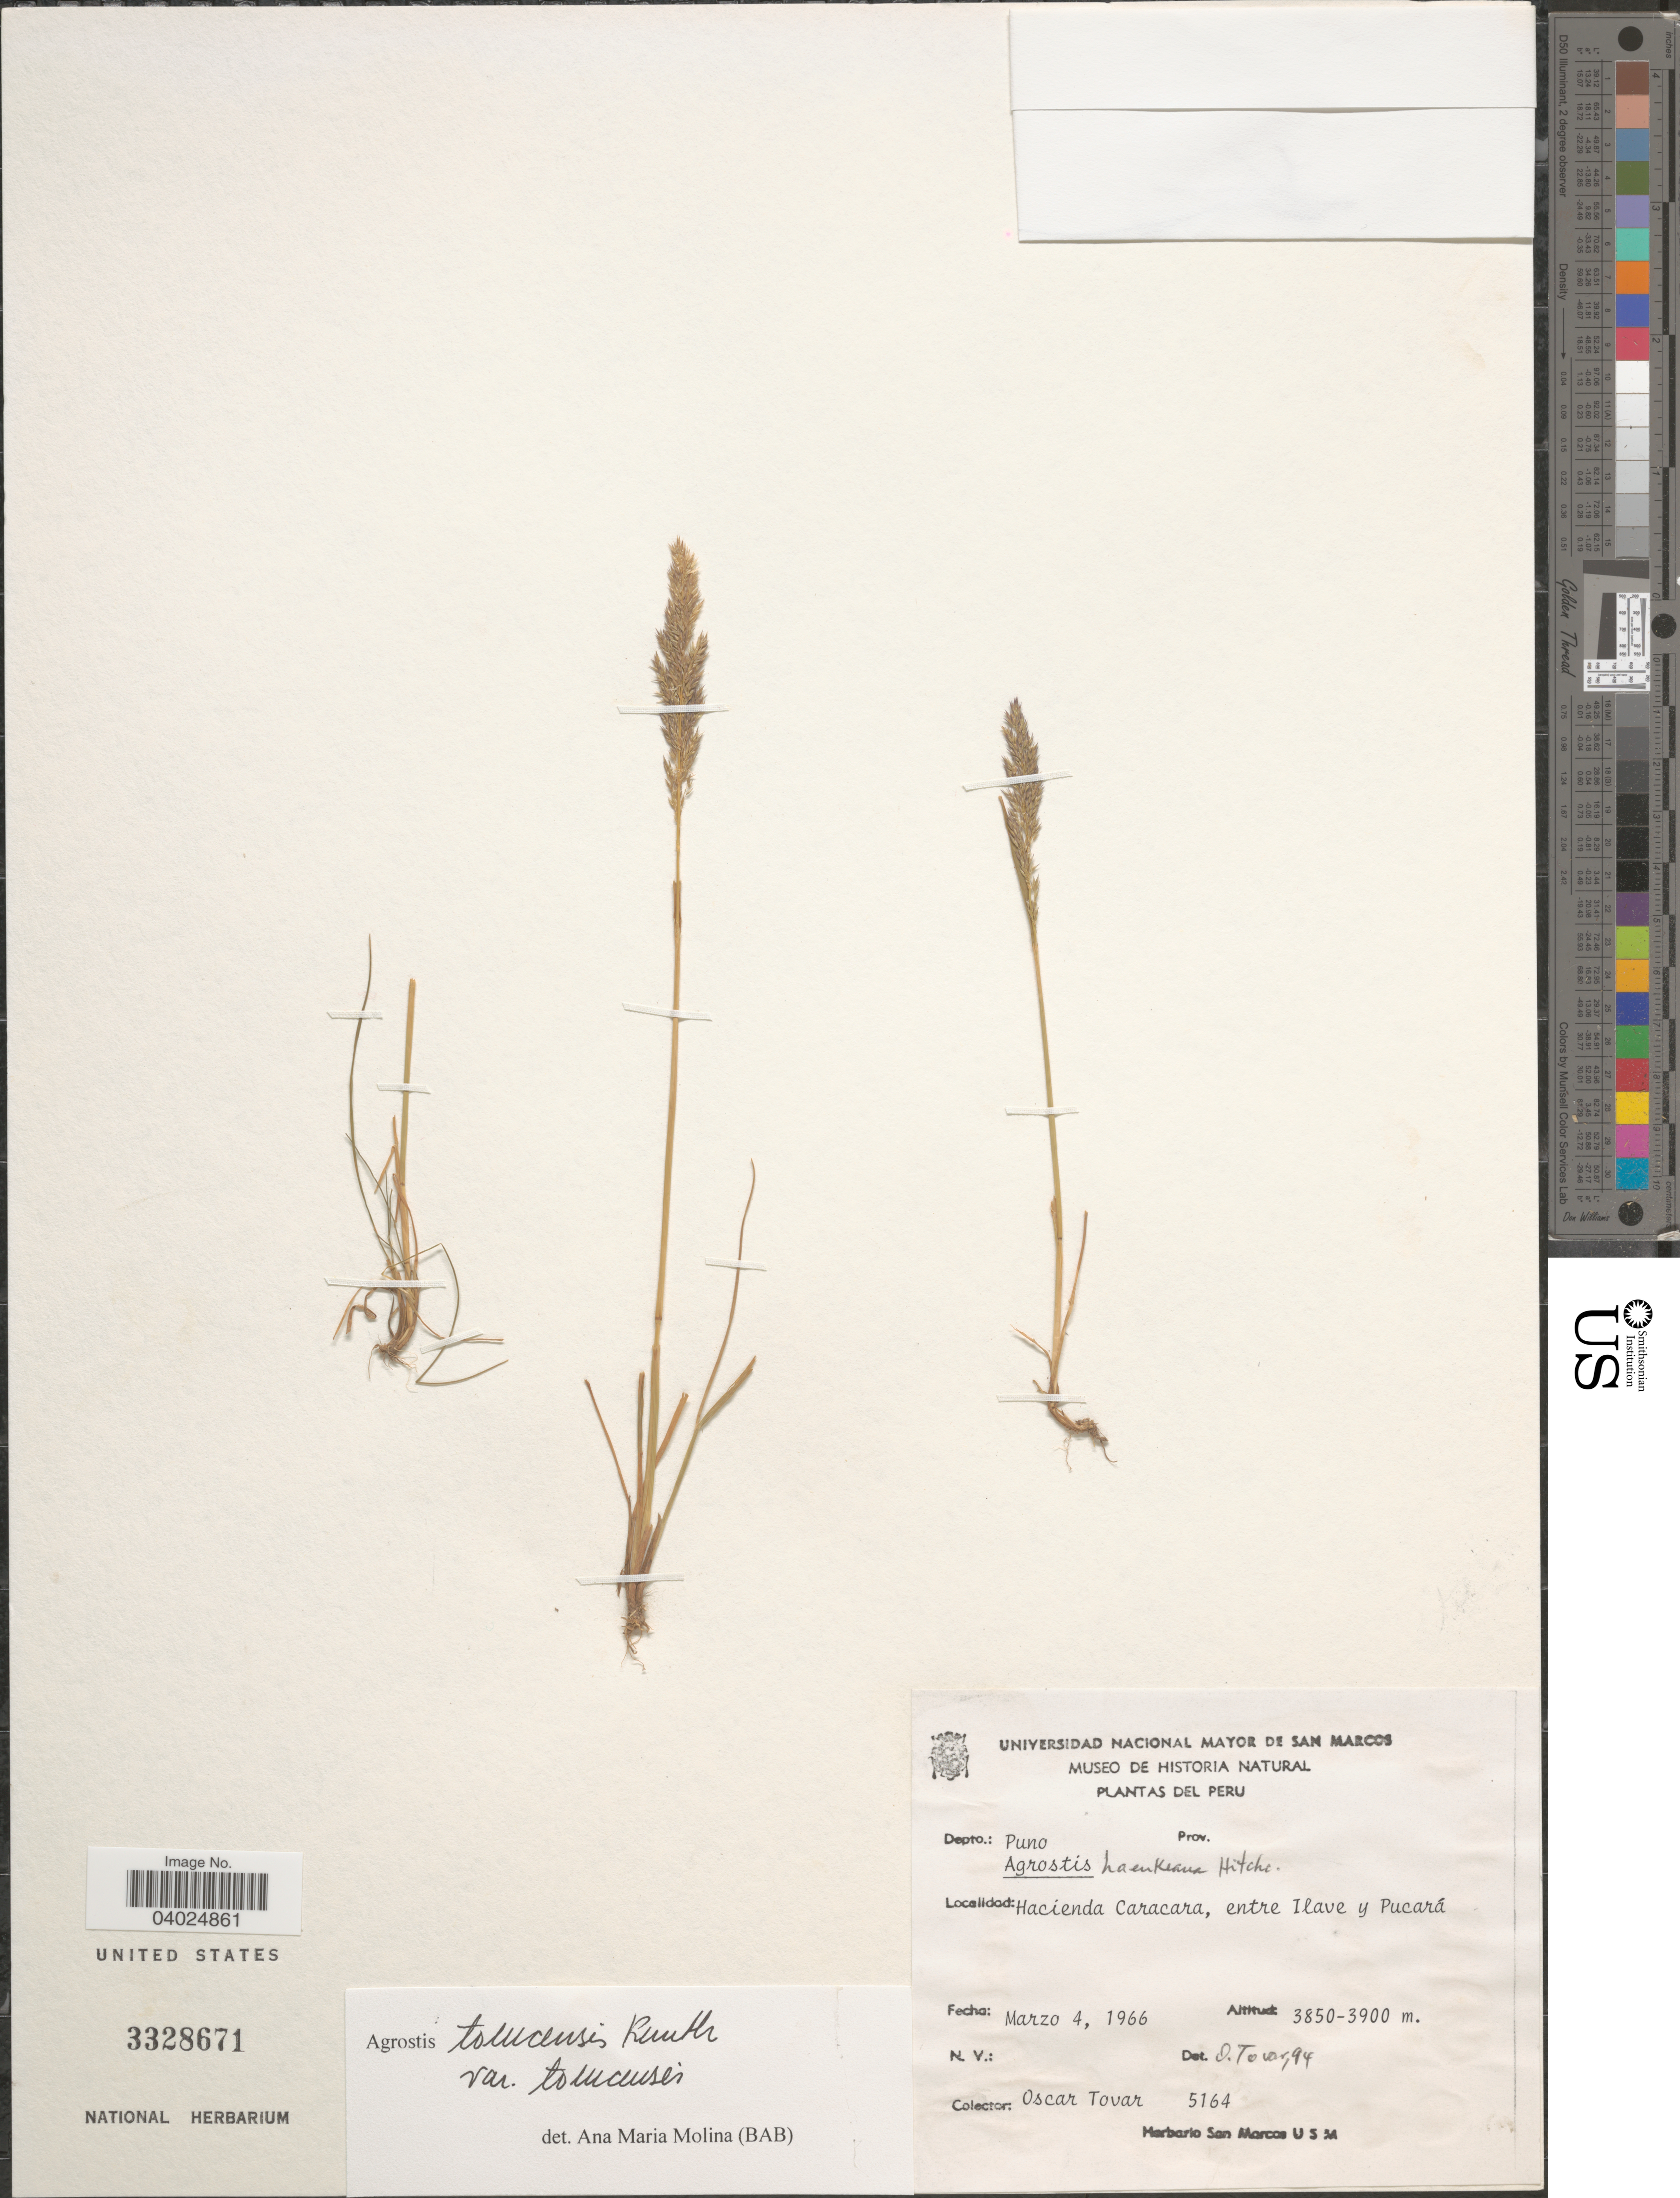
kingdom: Plantae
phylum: Tracheophyta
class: Liliopsida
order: Poales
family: Poaceae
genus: Agrostis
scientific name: Agrostis tolucensis Kunth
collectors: Ó. Tovar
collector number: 5164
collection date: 1966-03-04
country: Peru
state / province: Puno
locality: Depto.: Puno. Hacienda Caracara, entre Ilave y Pucará.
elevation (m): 3850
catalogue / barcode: US 3328671